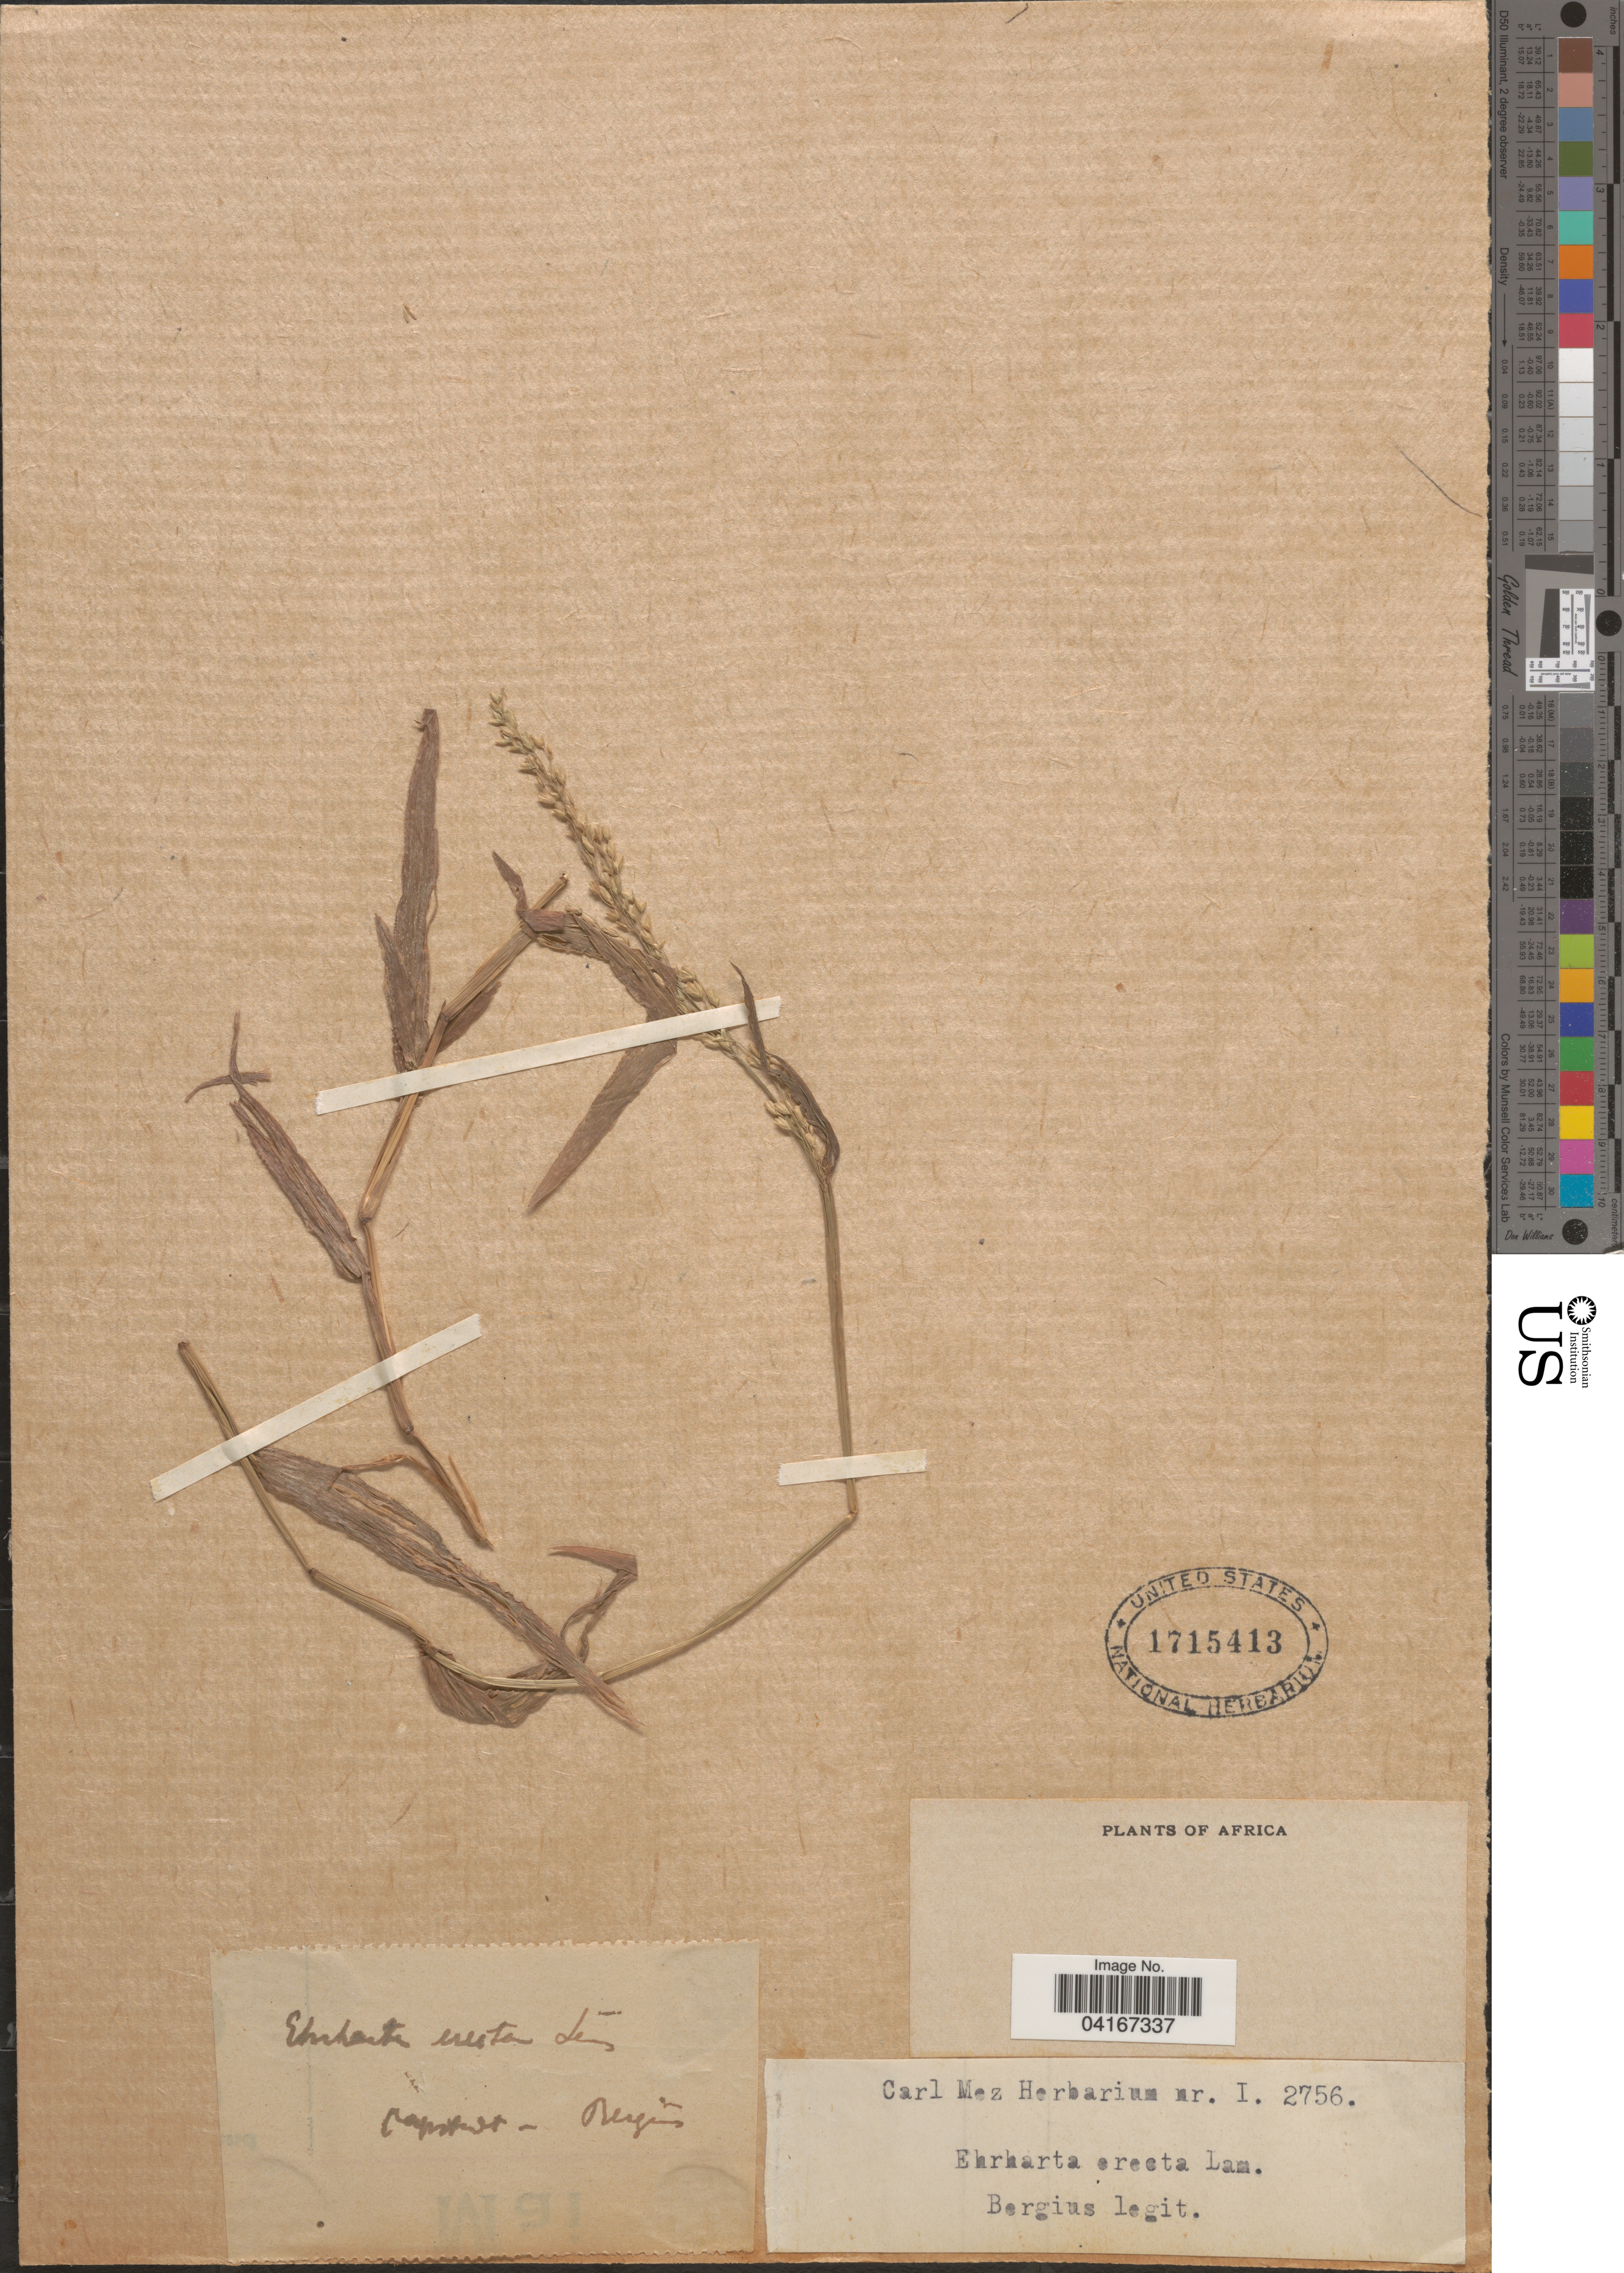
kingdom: Plantae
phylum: Tracheophyta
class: Liliopsida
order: Poales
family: Poaceae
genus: Ehrharta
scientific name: Ehrharta erecta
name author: Lam.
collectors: P. Bergius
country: South Africa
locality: Africa. Kapstadt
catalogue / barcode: US 1715413